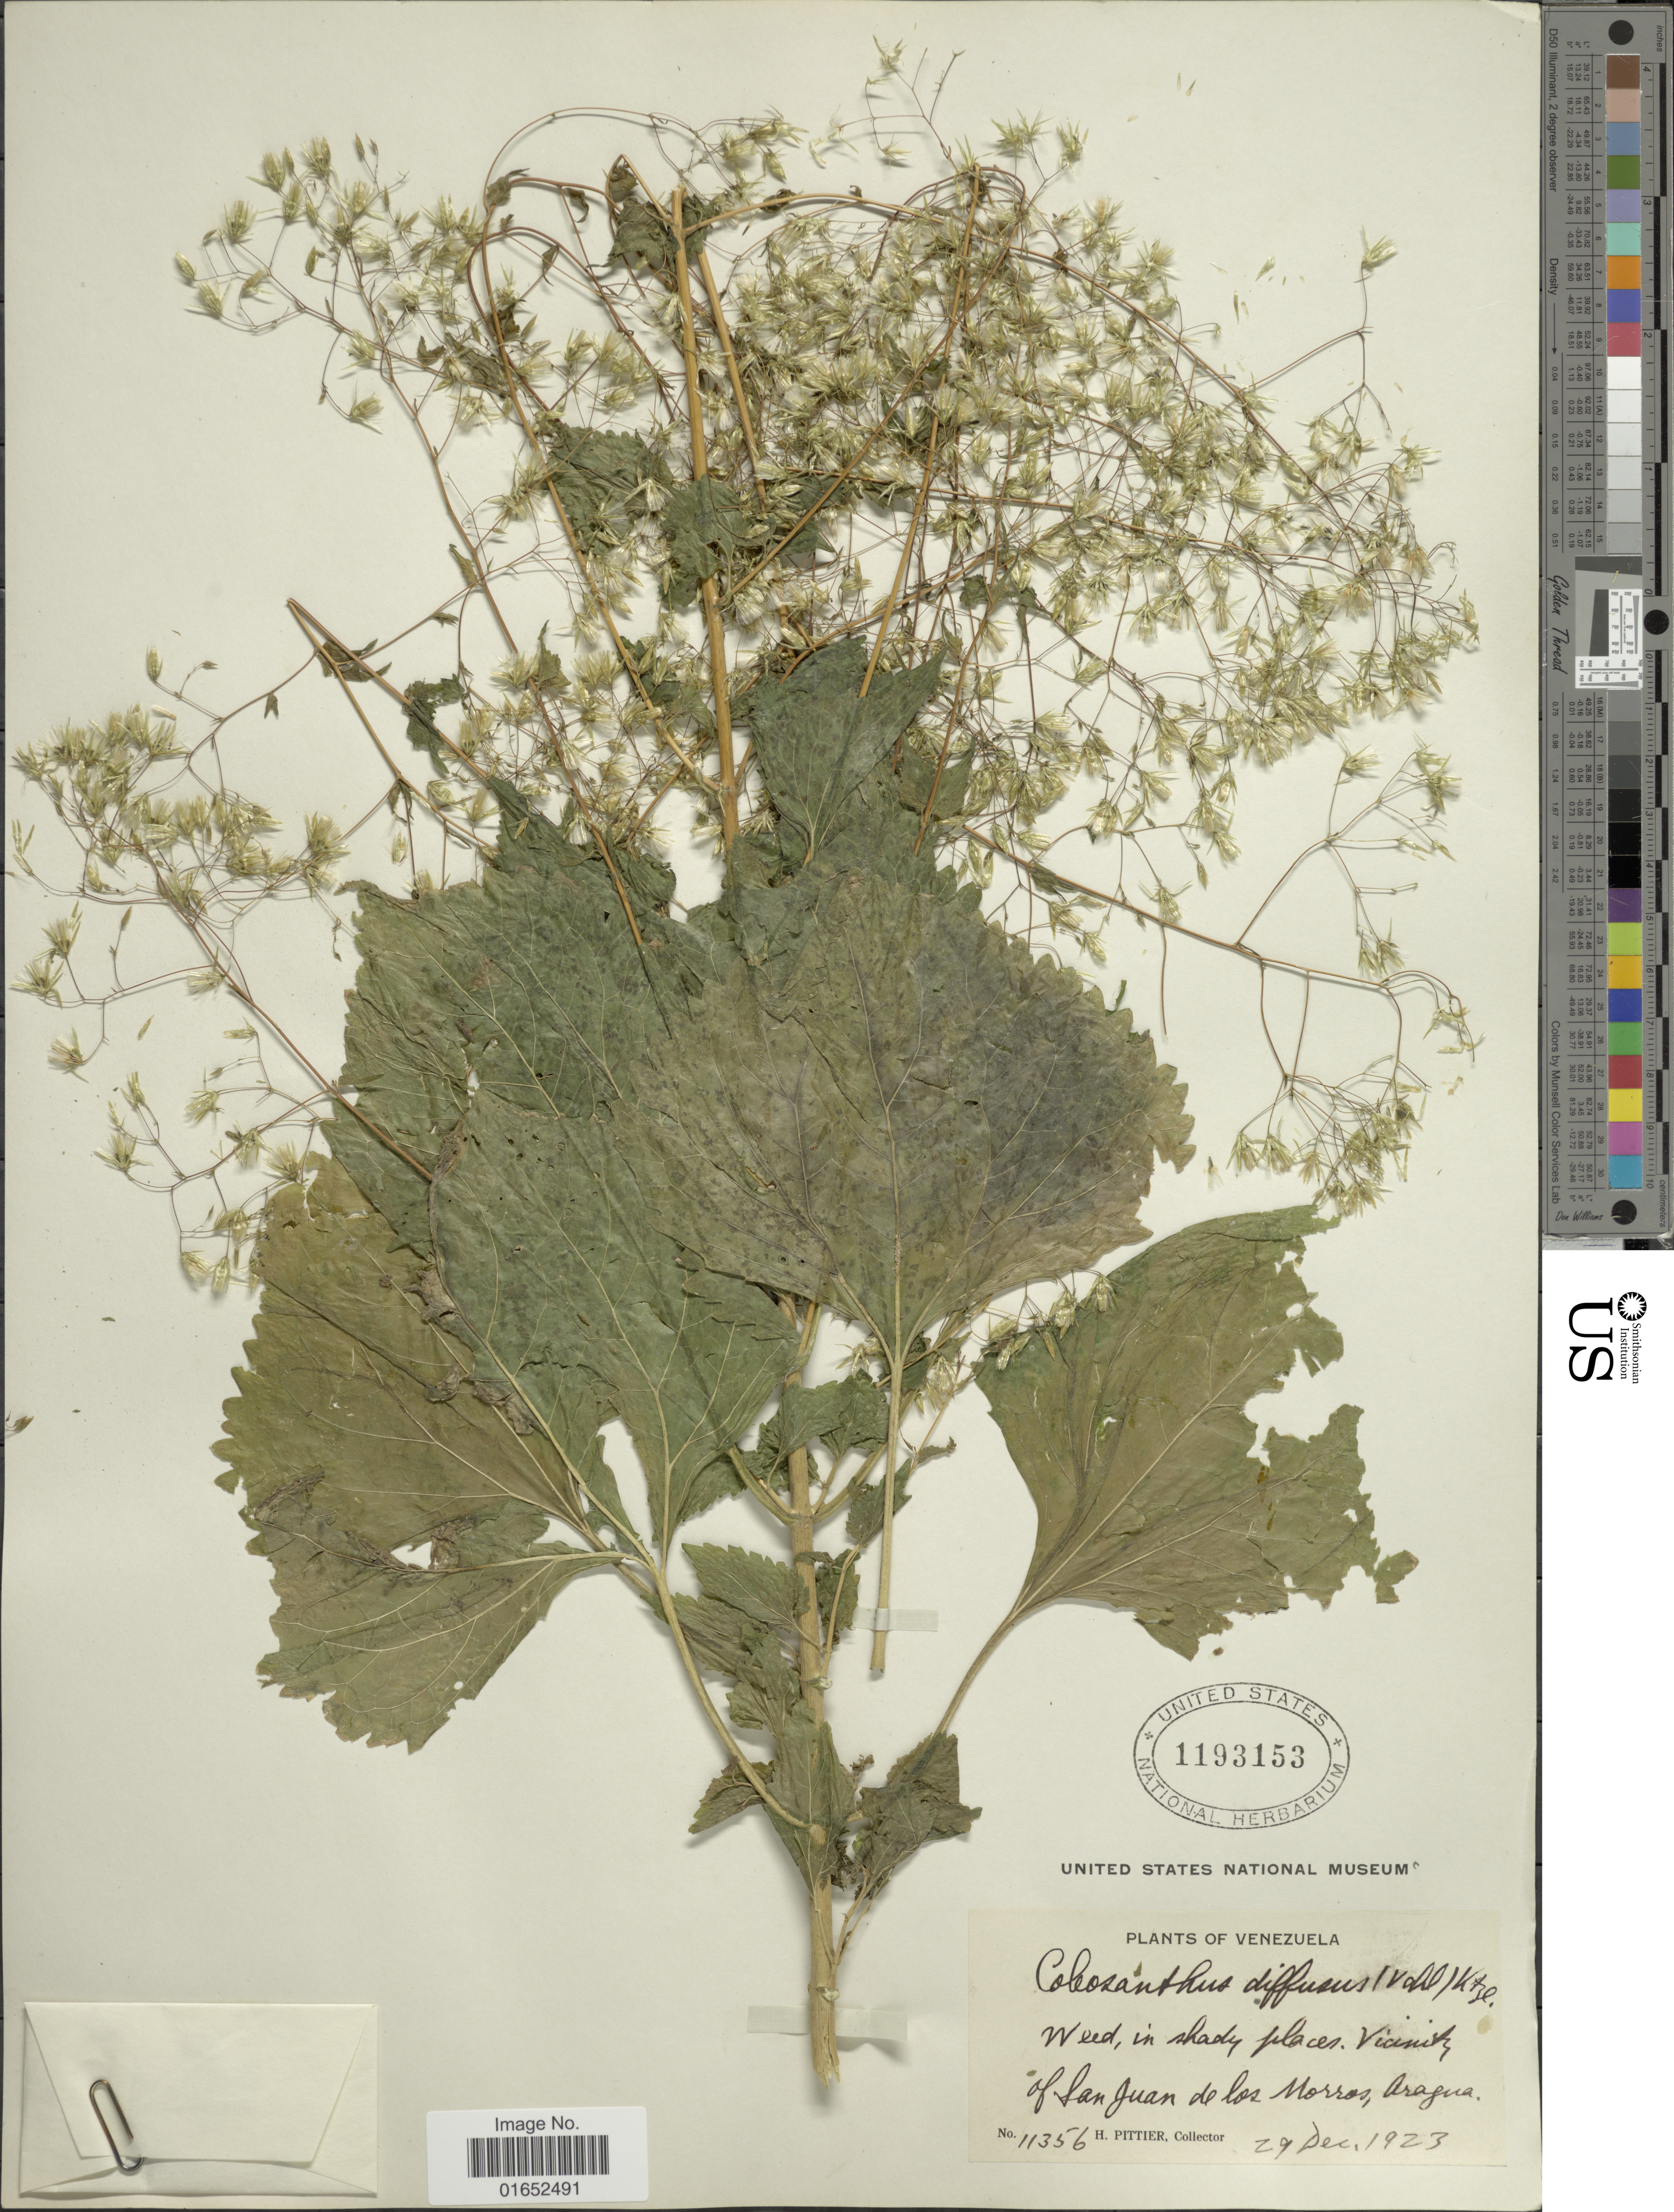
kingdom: Plantae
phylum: Tracheophyta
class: Magnoliopsida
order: Asterales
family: Asteraceae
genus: Brickellia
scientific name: Brickellia diffusa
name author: (Vahl) A. Gray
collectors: H. F. Pittier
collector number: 11356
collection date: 1923-12-29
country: Venezuela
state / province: Aragua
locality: Vicinity of San Juan de los Morros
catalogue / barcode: US 1193153